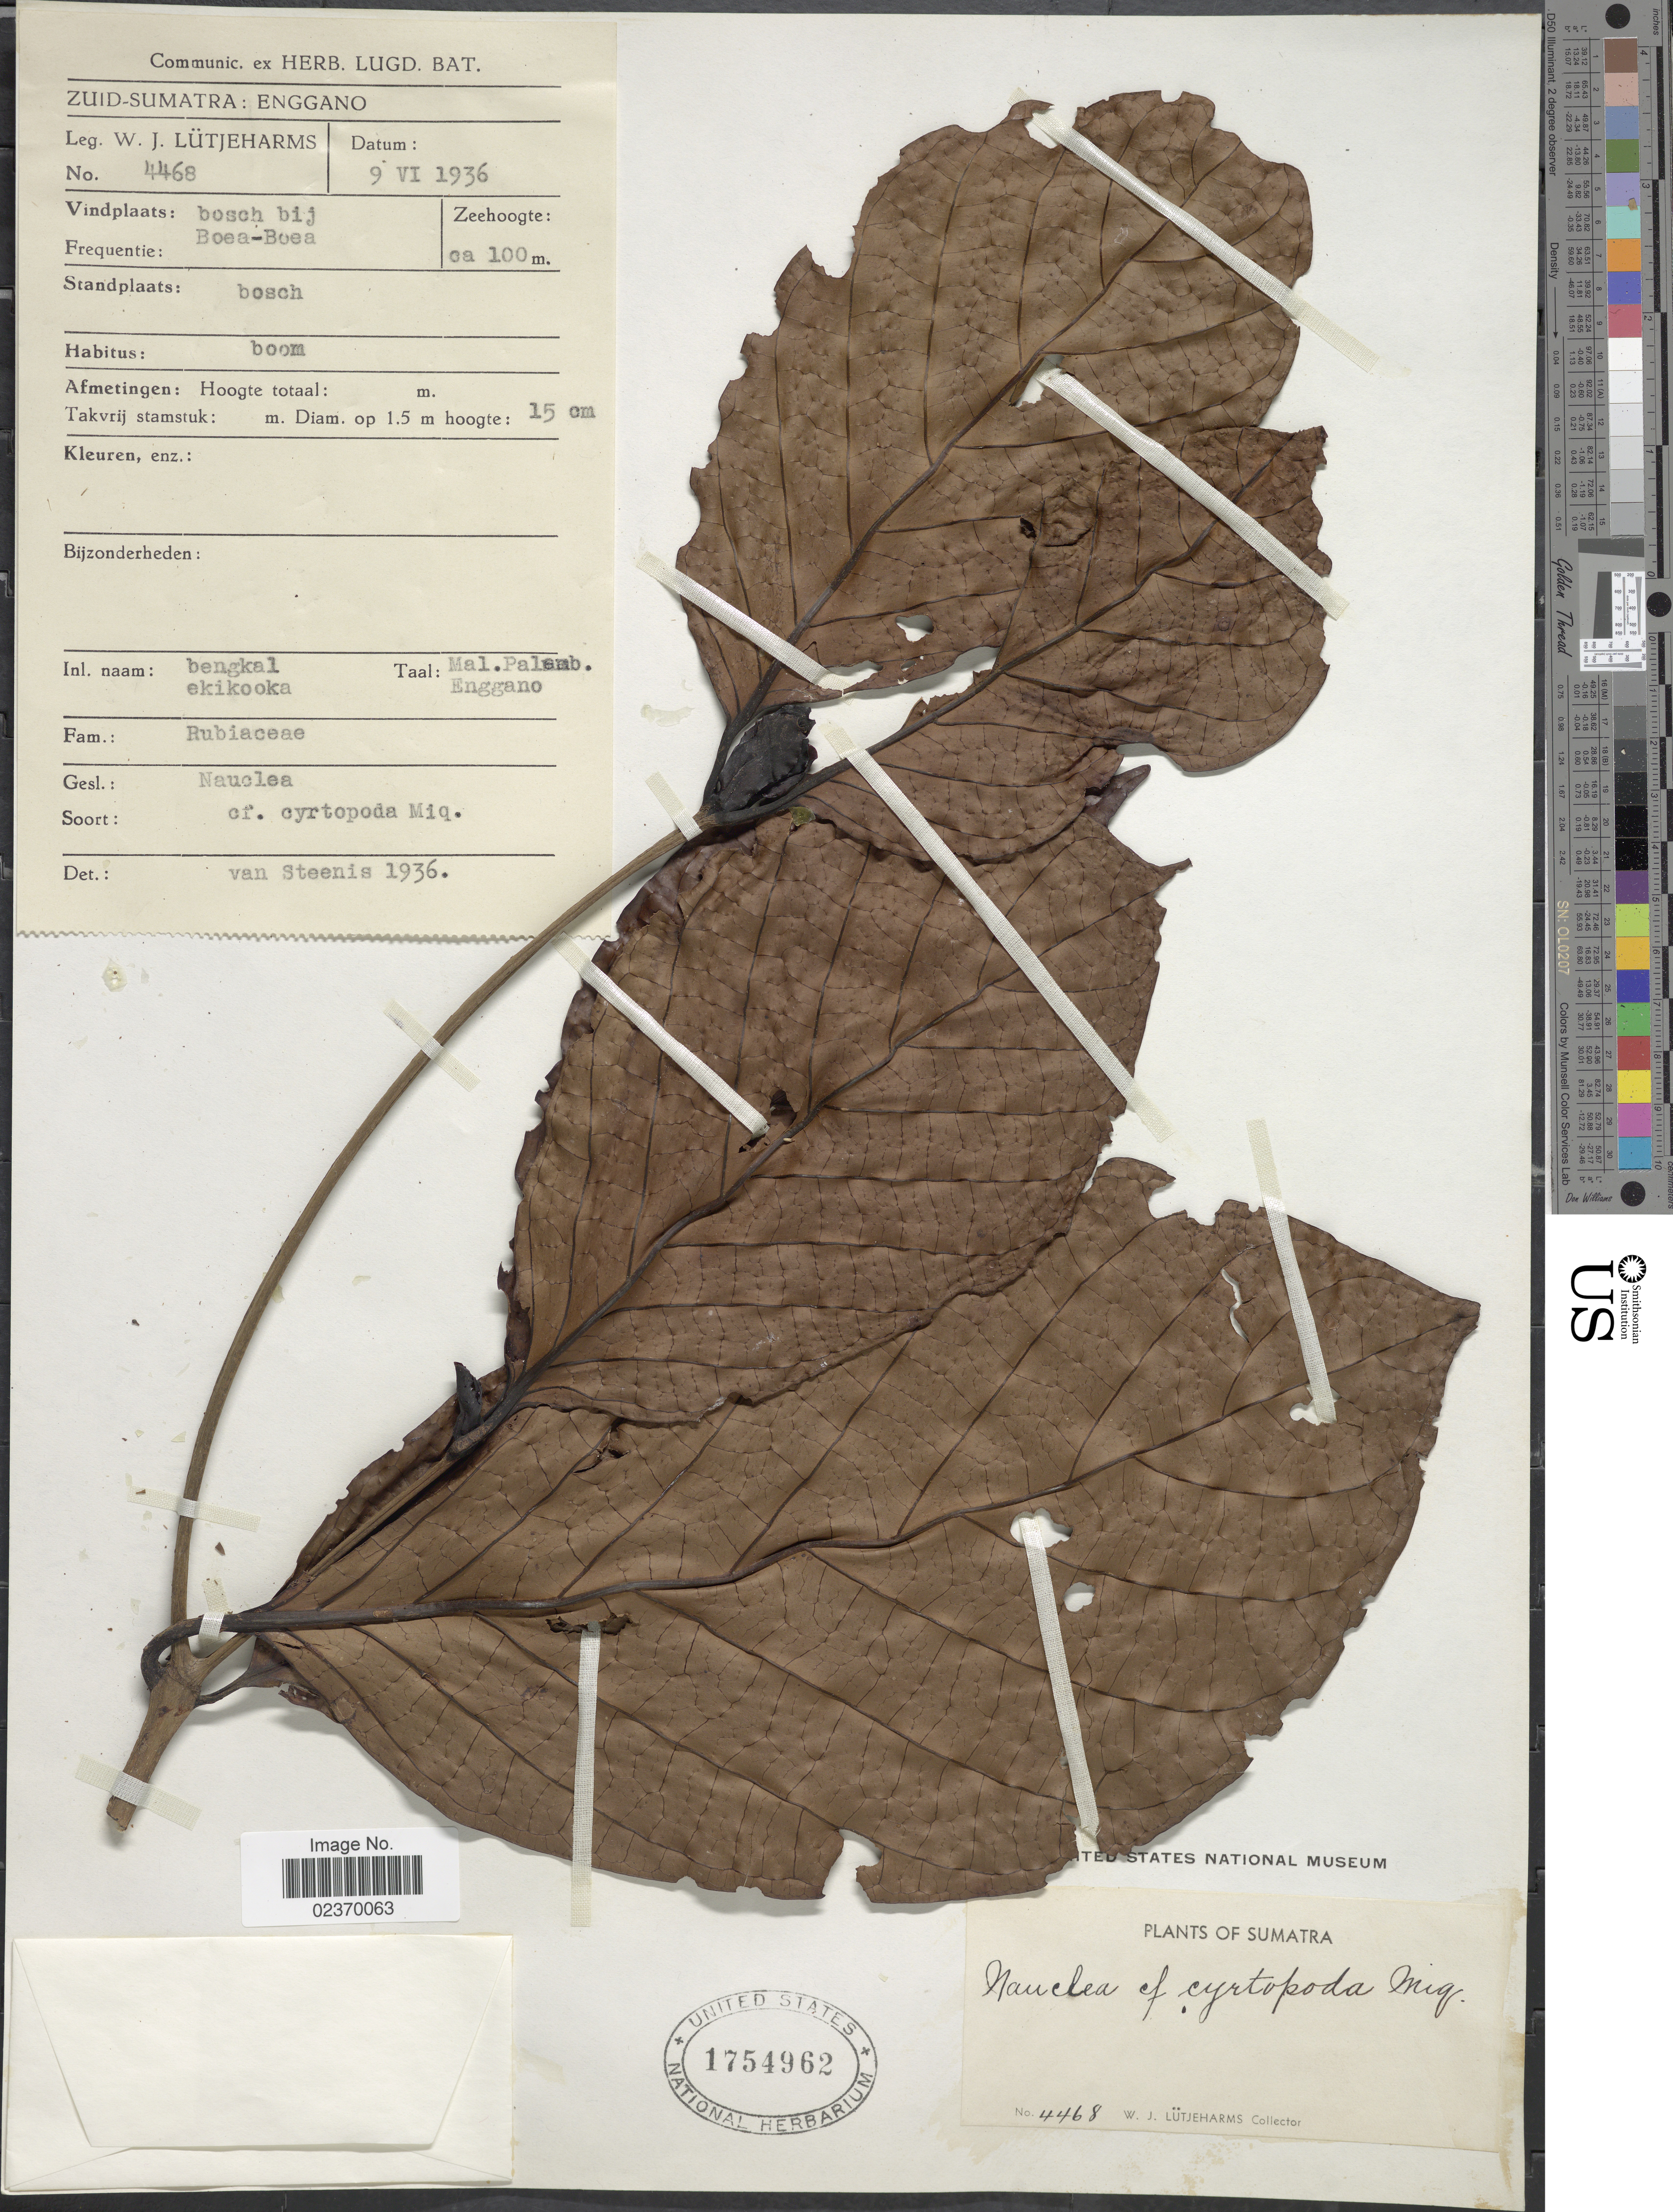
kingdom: Plantae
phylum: Tracheophyta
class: Magnoliopsida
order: Gentianales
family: Rubiaceae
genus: Neonauclea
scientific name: Neonauclea cyrtopoda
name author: (Miq.) Merr.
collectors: W. Lütjeharms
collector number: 4468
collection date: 1936-06-09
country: Indonesia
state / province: Sumatra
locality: Zuid-Sumatra: Enggano, bosch bij Boea-Boea, Standplaats: bosch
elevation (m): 100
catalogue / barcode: US 1754962